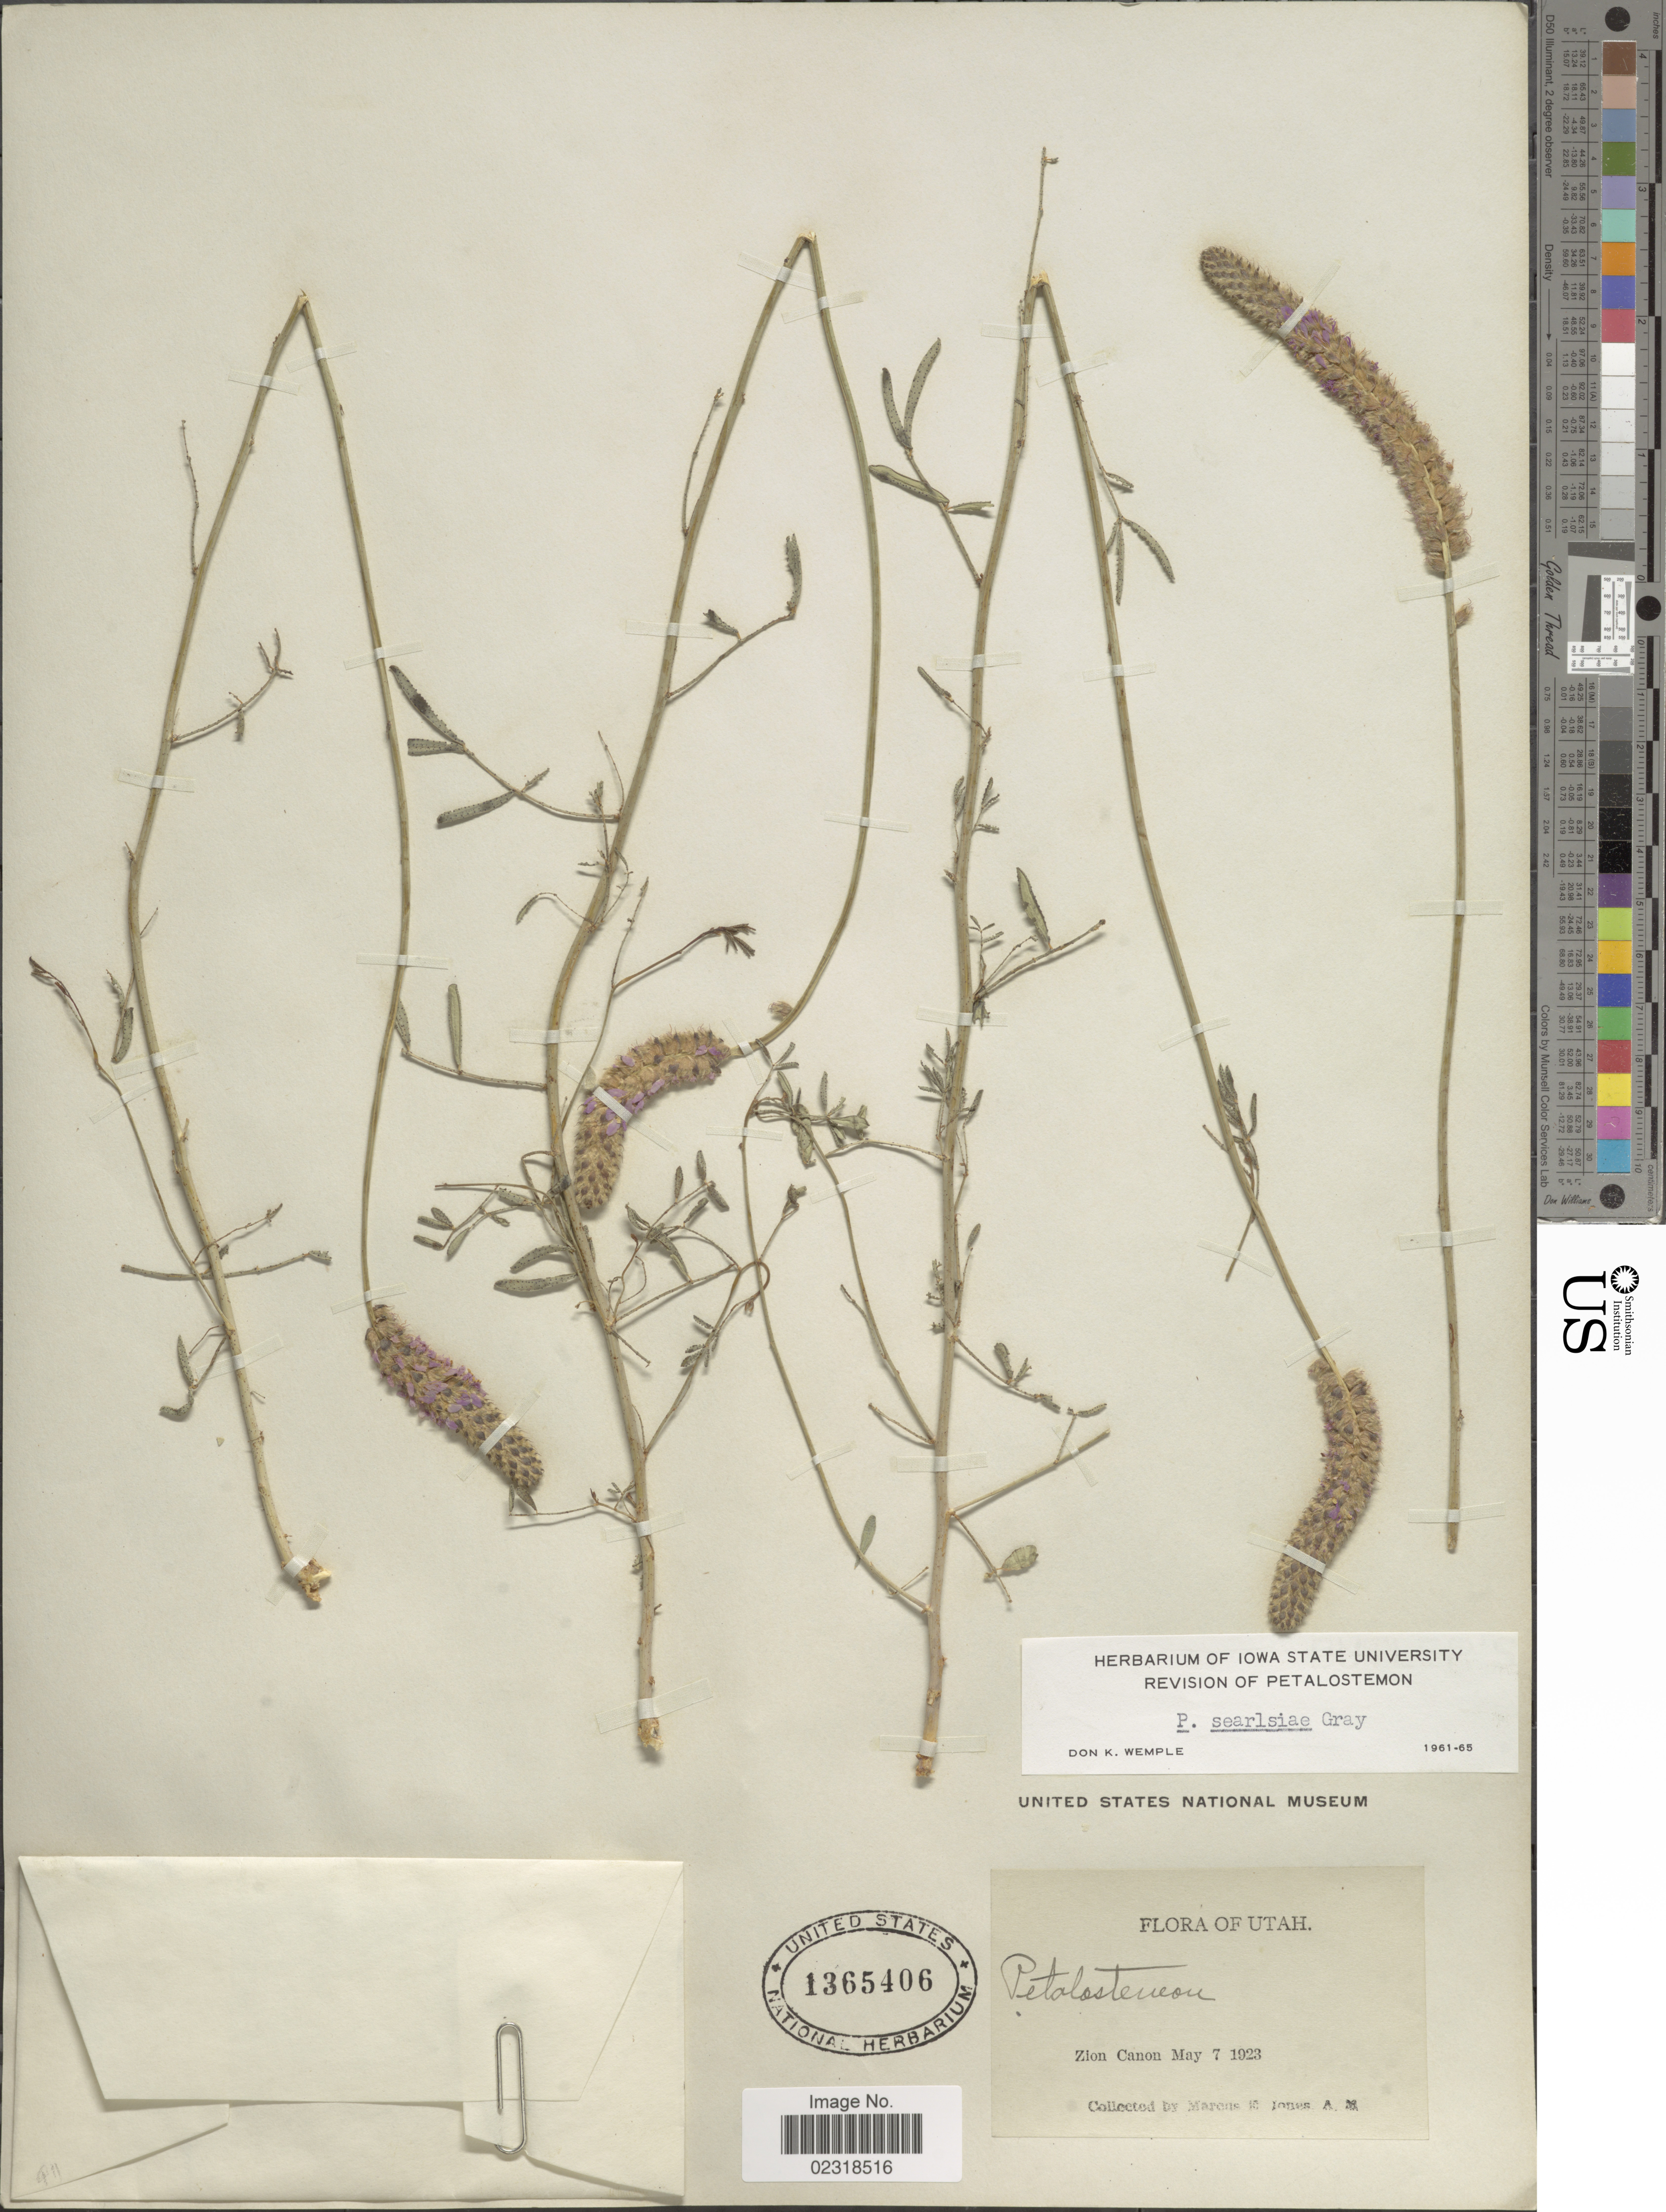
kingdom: Plantae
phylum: Tracheophyta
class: Magnoliopsida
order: Fabales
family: Fabaceae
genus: Dalea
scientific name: Dalea searlsiae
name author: (A. Gray) Barneby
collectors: M. E. Jones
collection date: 1923-05-07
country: United States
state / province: Utah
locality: Zion Canon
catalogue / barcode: US 1365406